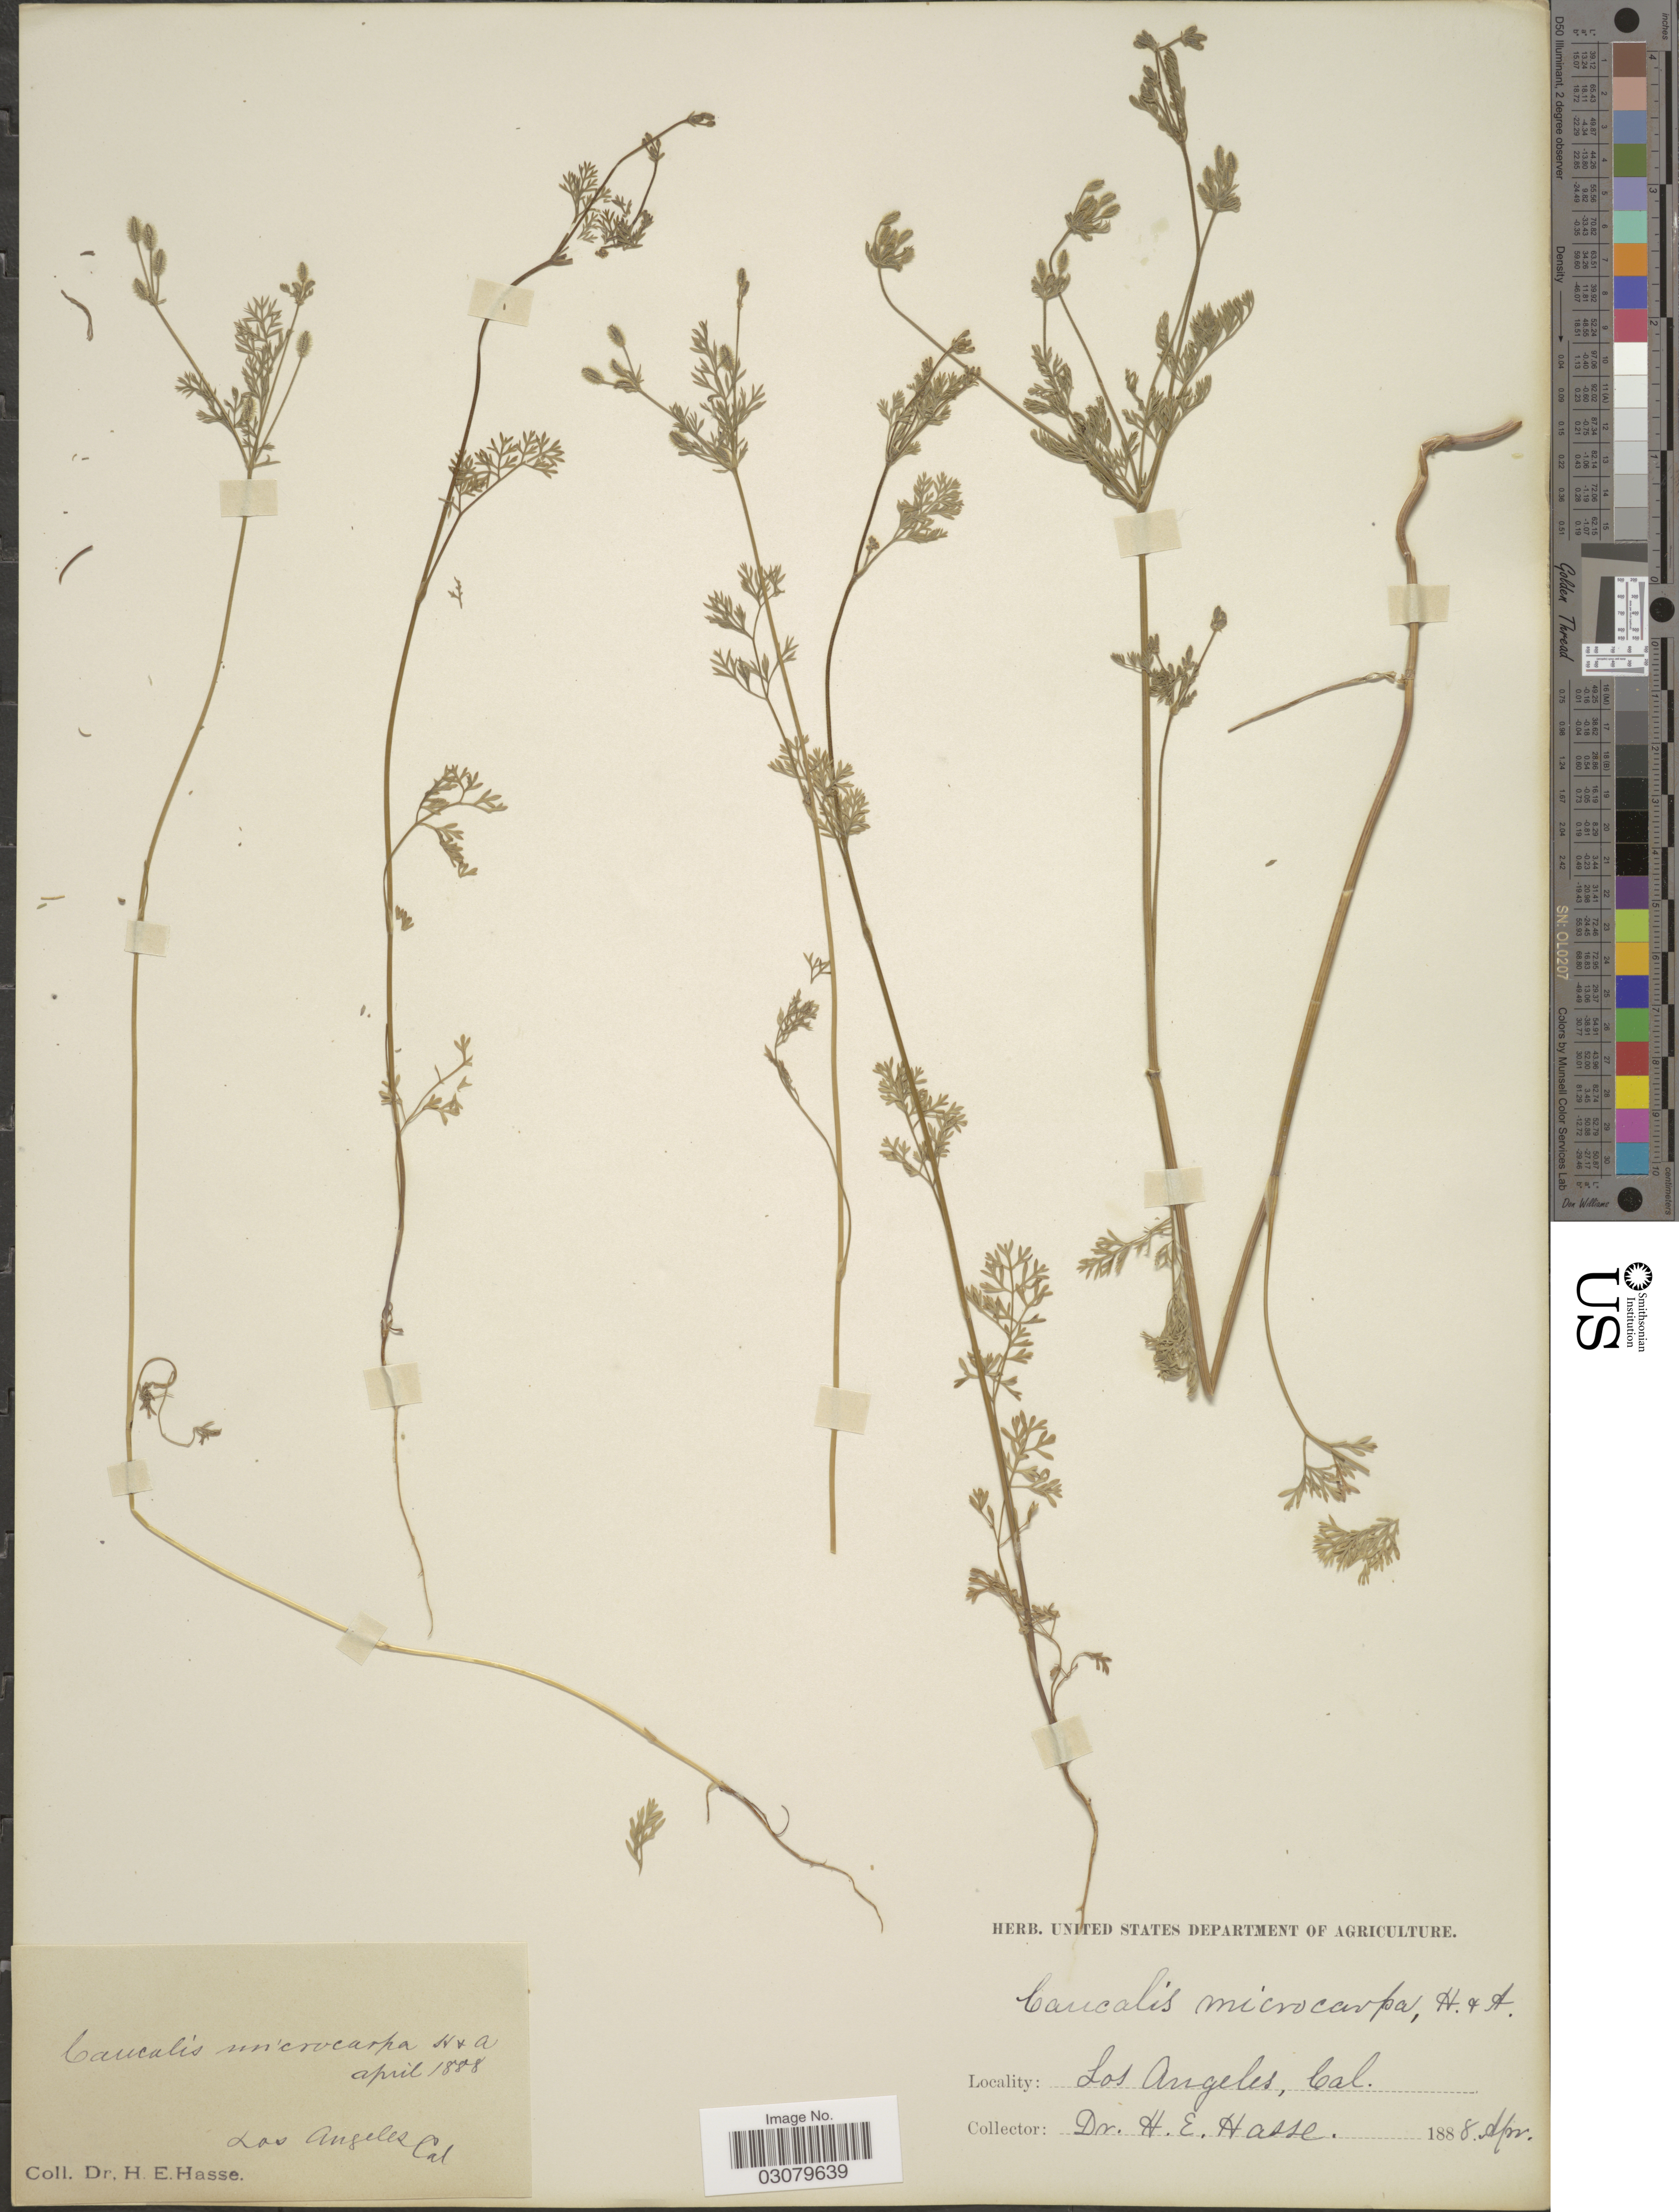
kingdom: Plantae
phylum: Tracheophyta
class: Magnoliopsida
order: Apiales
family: Apiaceae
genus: Caucalis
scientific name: Caucalis microcarpa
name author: Hook. & Arn.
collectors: H. E. Hasse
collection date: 1888-04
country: United States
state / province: California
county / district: Los Angeles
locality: Los Angeles.